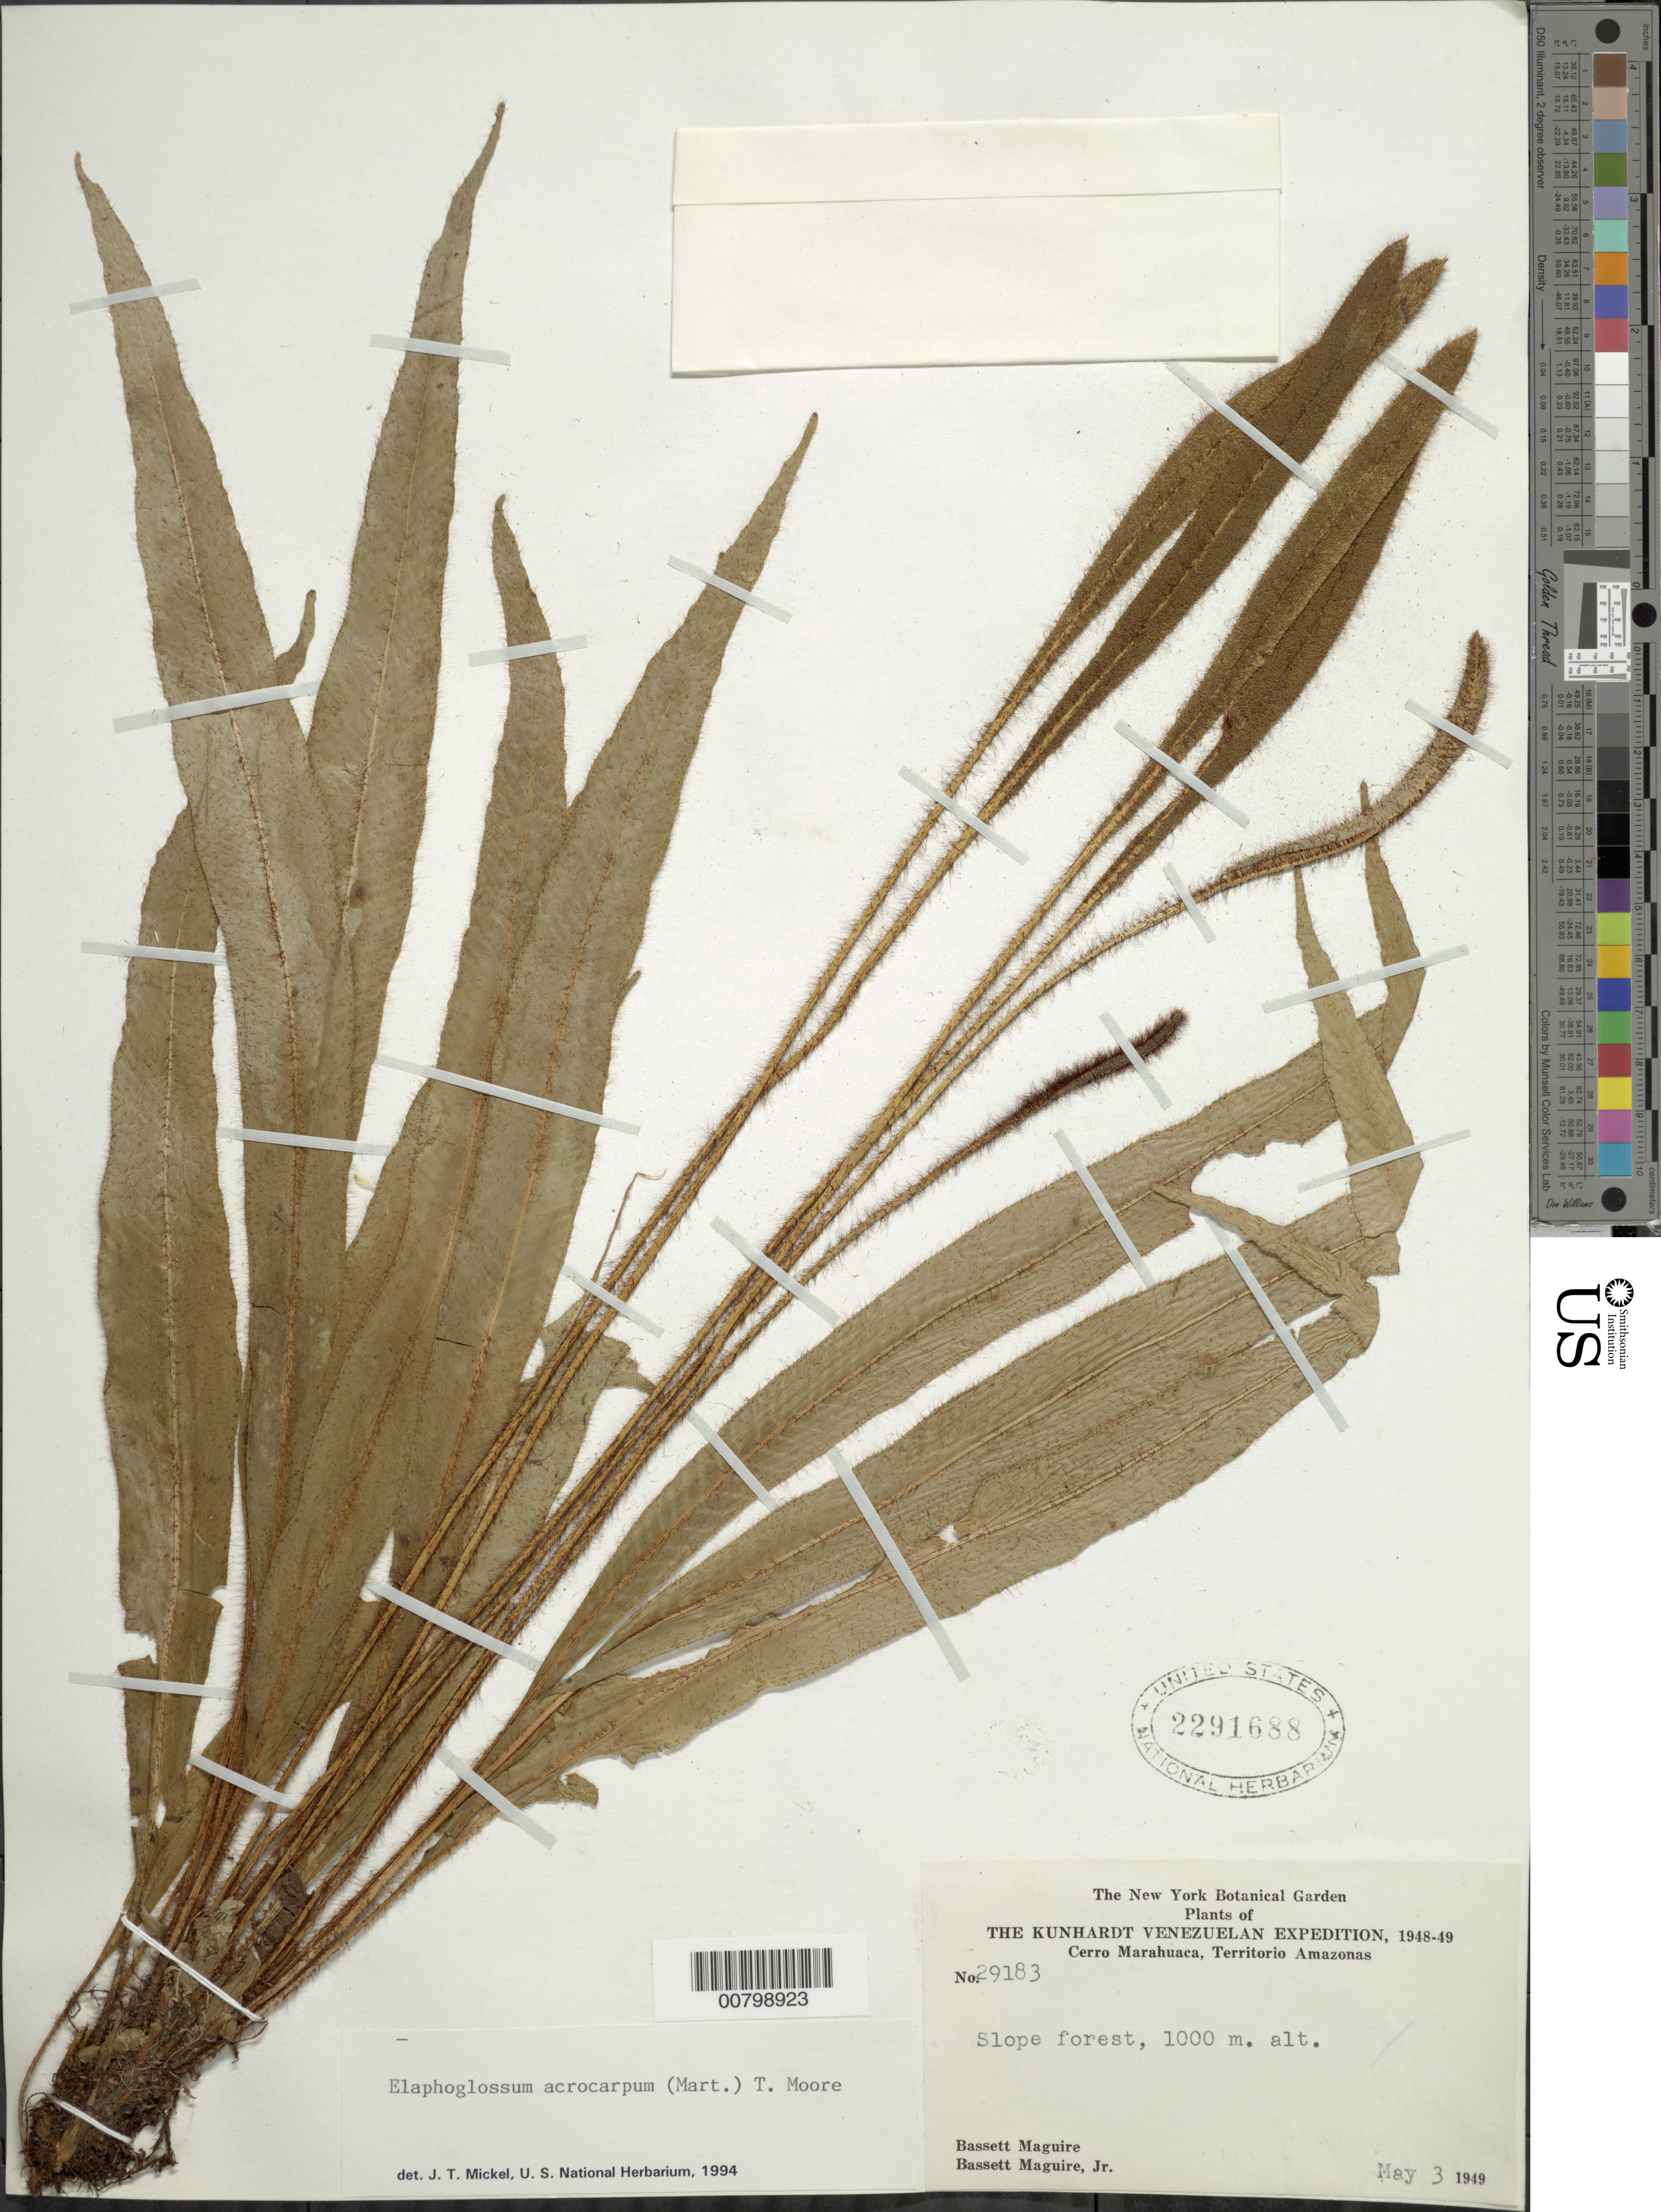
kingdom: Plantae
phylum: Tracheophyta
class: Polypodiopsida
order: Polypodiales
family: Dryopteridaceae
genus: Elaphoglossum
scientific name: Elaphoglossum acrocarpum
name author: (Mart.) T. Moore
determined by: Mickel, J. T., (NY), New York Botanical Garden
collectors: B. Maguire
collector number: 29183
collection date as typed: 3-May-49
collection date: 1949-05-03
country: Venezuela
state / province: Amazonas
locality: Cerro Marahuaca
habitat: Slope forest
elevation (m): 1000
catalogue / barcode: US 2291688